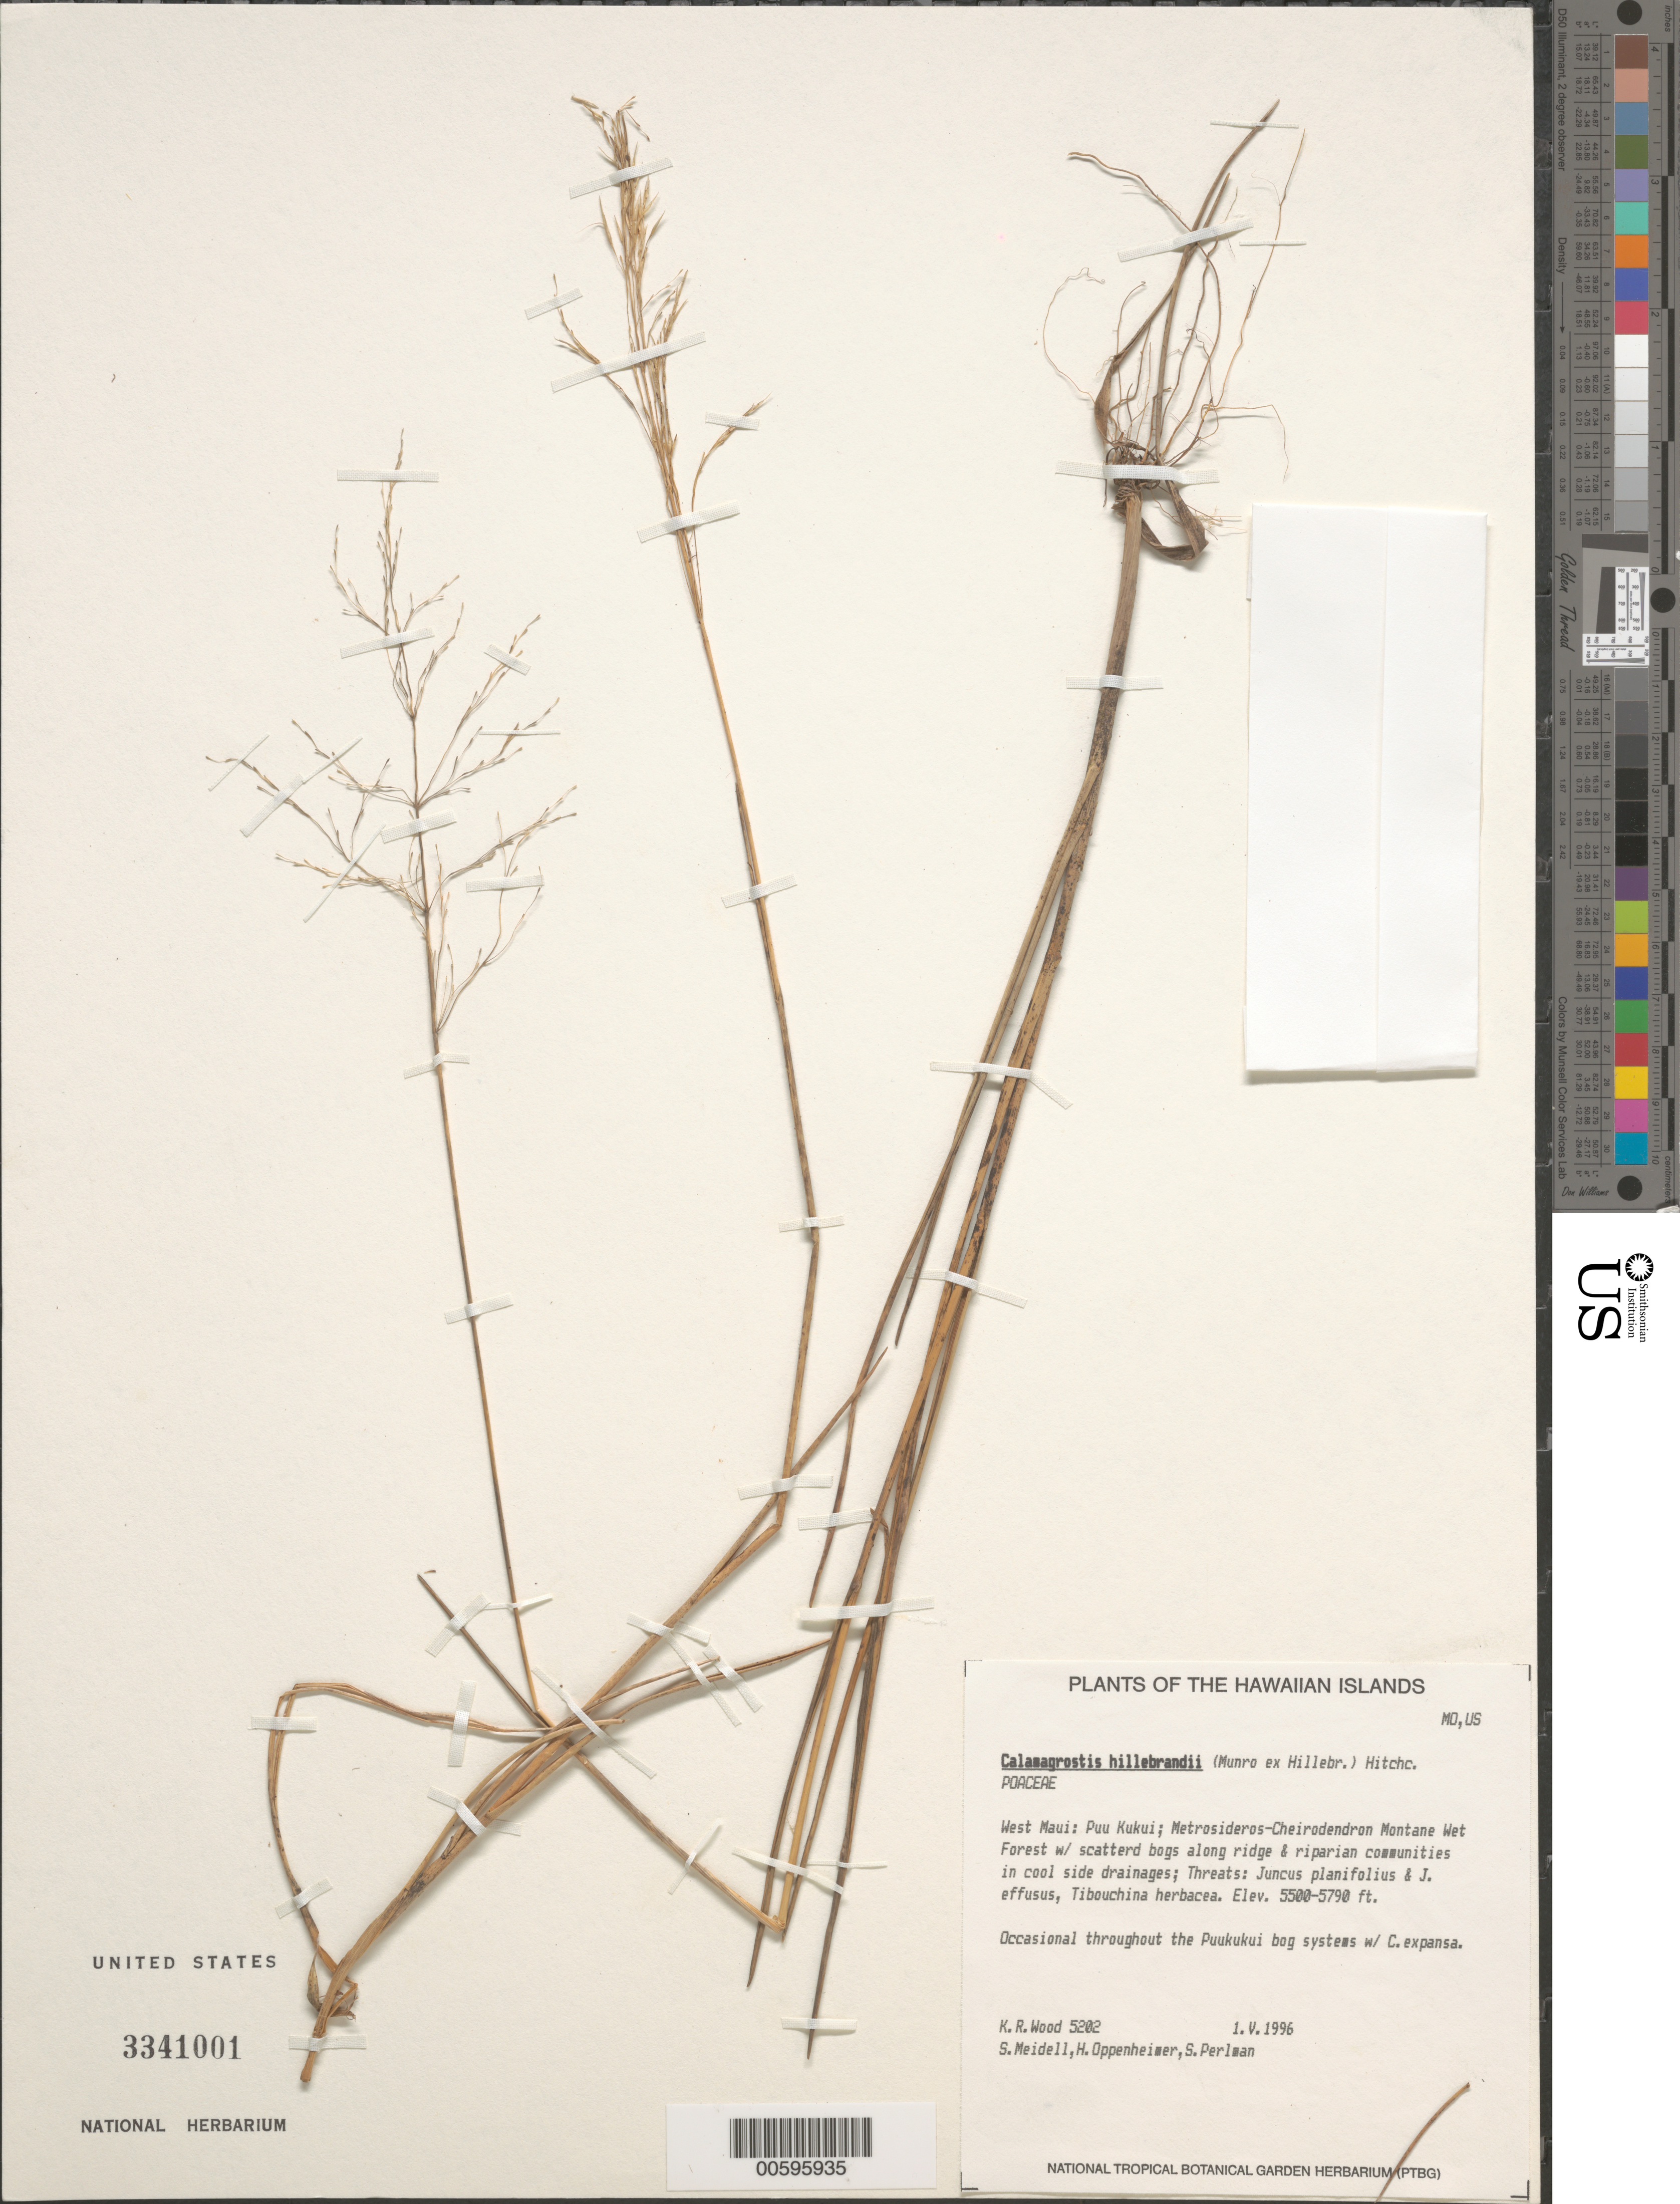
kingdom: Plantae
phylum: Tracheophyta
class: Liliopsida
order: Poales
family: Poaceae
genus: Calamagrostis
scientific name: Calamagrostis hillebrandii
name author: (Munro ex Hillebr.) Hitchc.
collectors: K. R. Wood, S. Meidell, H. Oppenheimer & S. P. Perlman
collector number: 5202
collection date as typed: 1 May 1996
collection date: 1996-05-01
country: United States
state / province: Hawaii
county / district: Maui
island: Maui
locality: W Maui: Puu Kukui.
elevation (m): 1676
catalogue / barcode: US 3341001